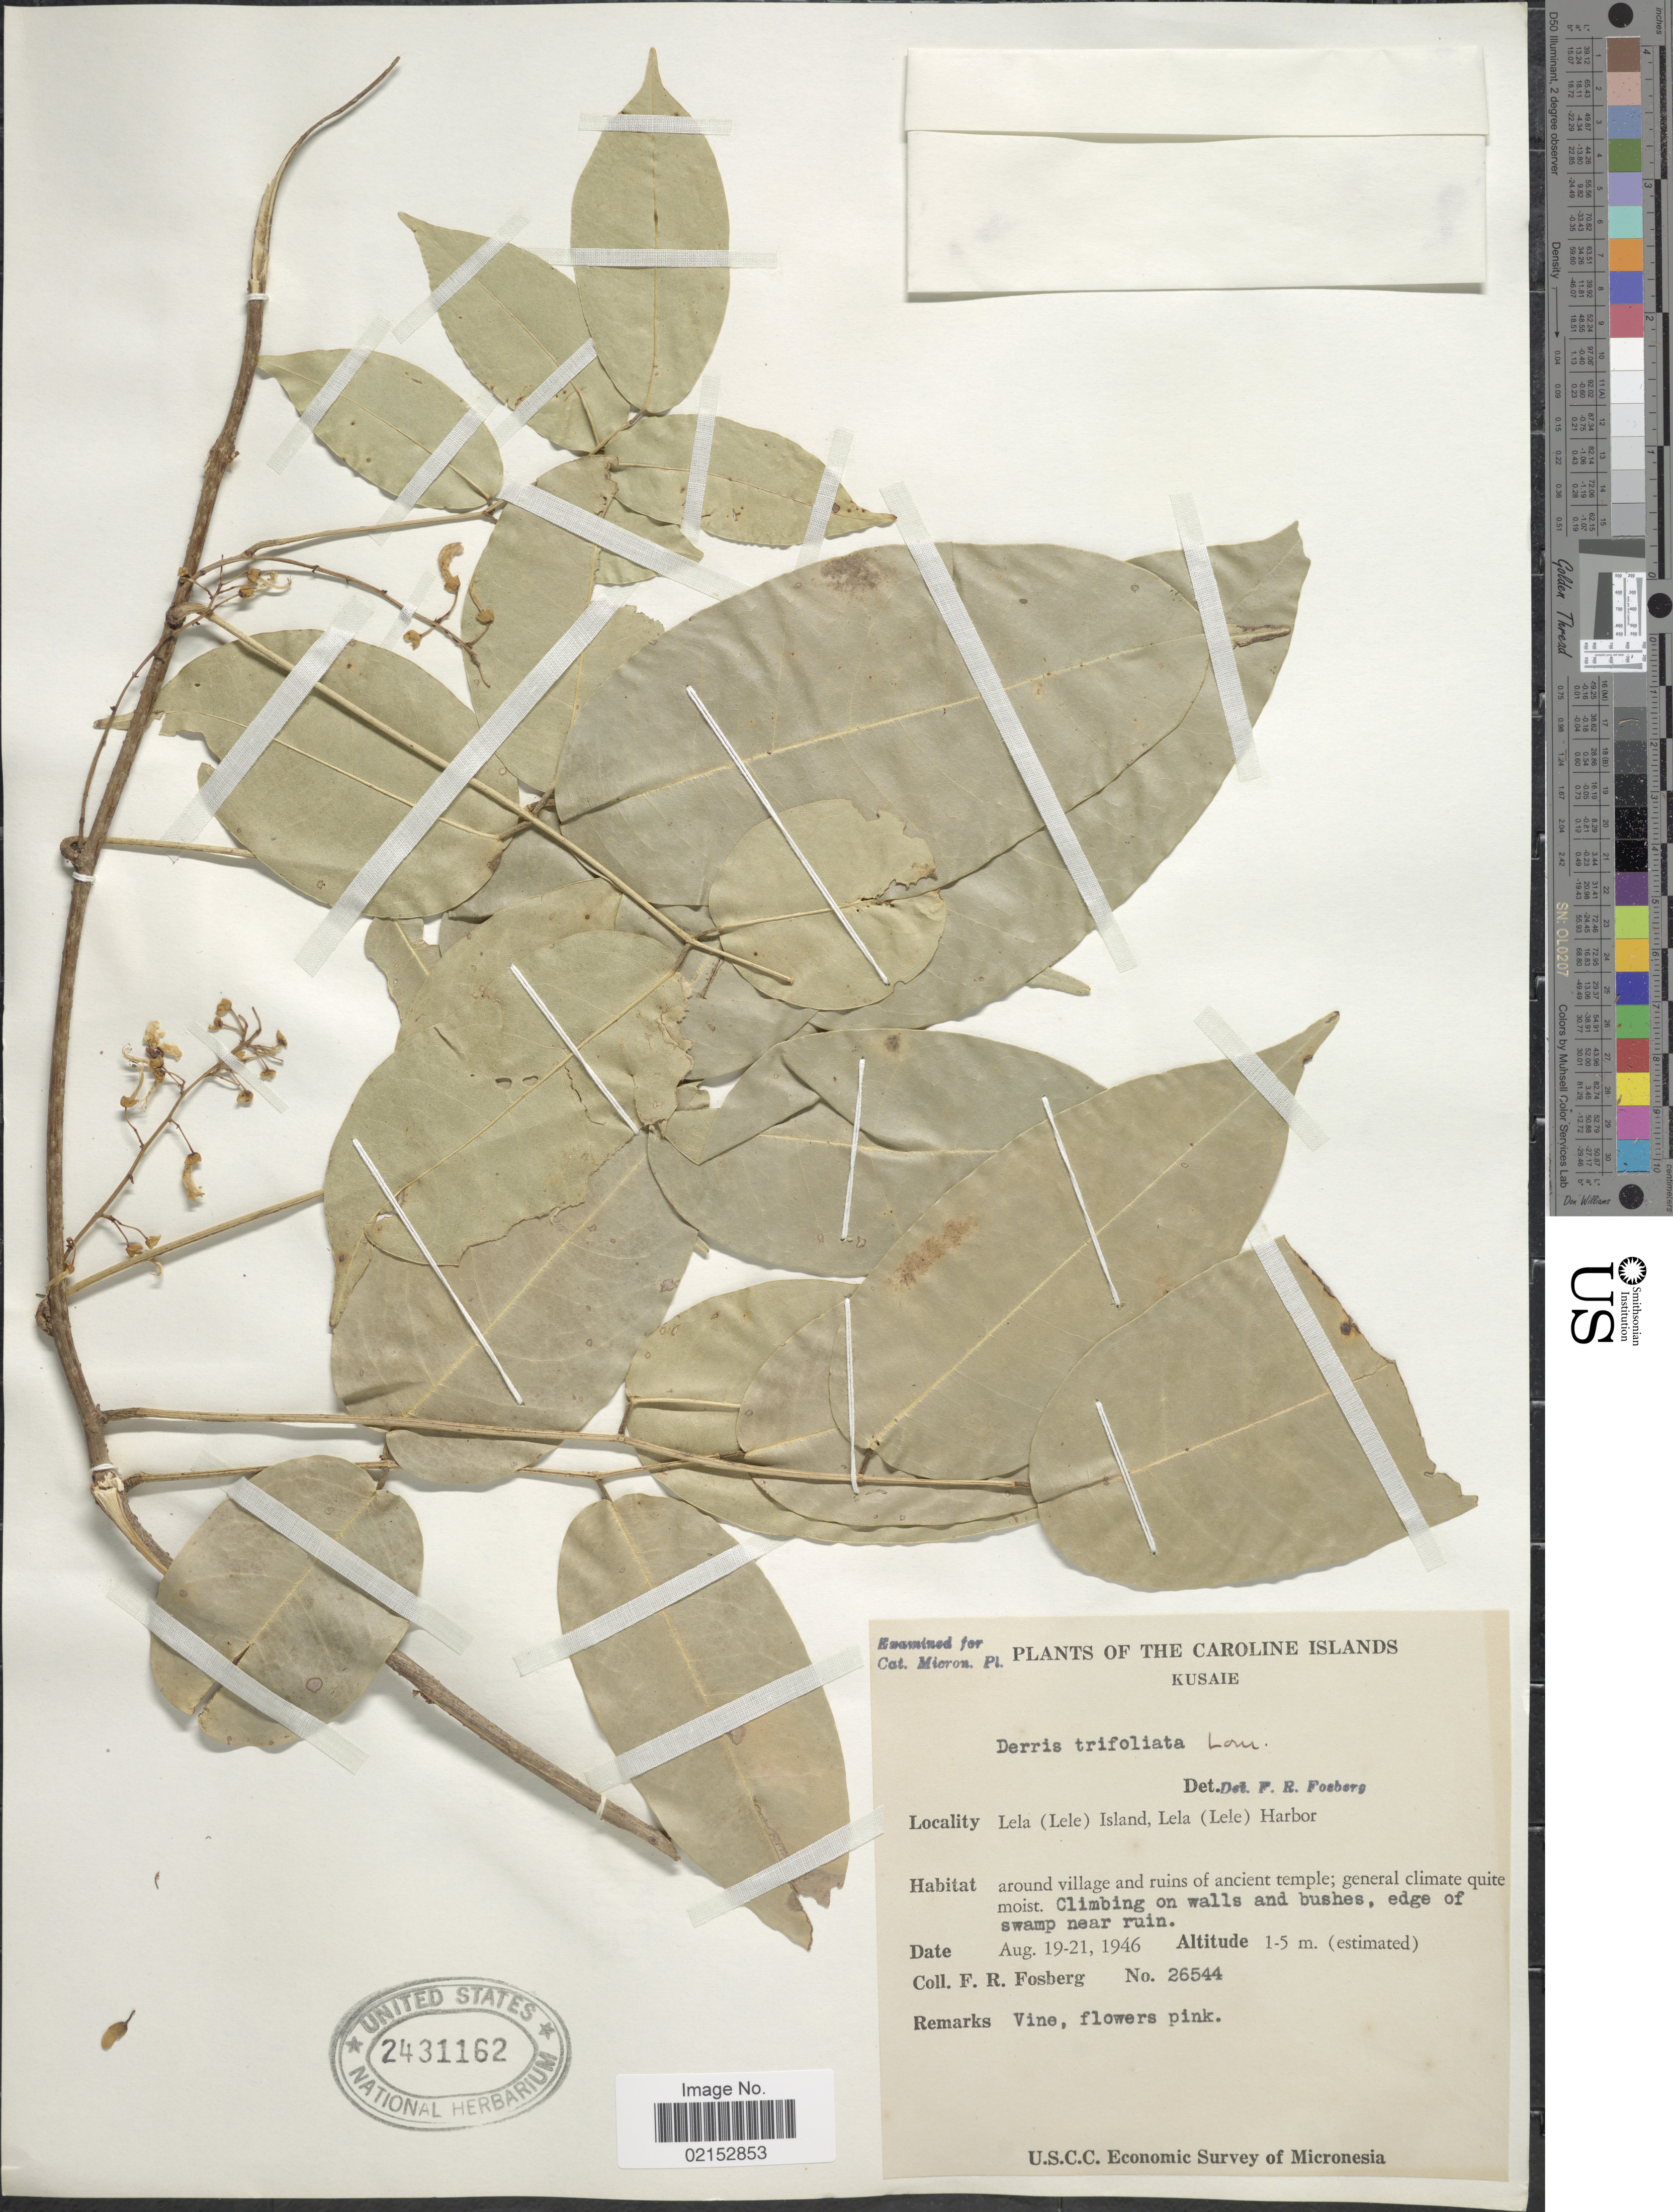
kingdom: Plantae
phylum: Tracheophyta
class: Magnoliopsida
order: Fabales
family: Fabaceae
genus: Derris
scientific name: Derris trifoliata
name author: Lour.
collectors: F. R. Fosberg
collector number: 26544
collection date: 1946-08-19/1946-08-21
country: Micronesia, Federated States of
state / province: Kosrae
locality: The Caroline Islands, Kusaie, Lela (Lele) Island, Lela (Lele) Harbor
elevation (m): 1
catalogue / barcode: US 2431162